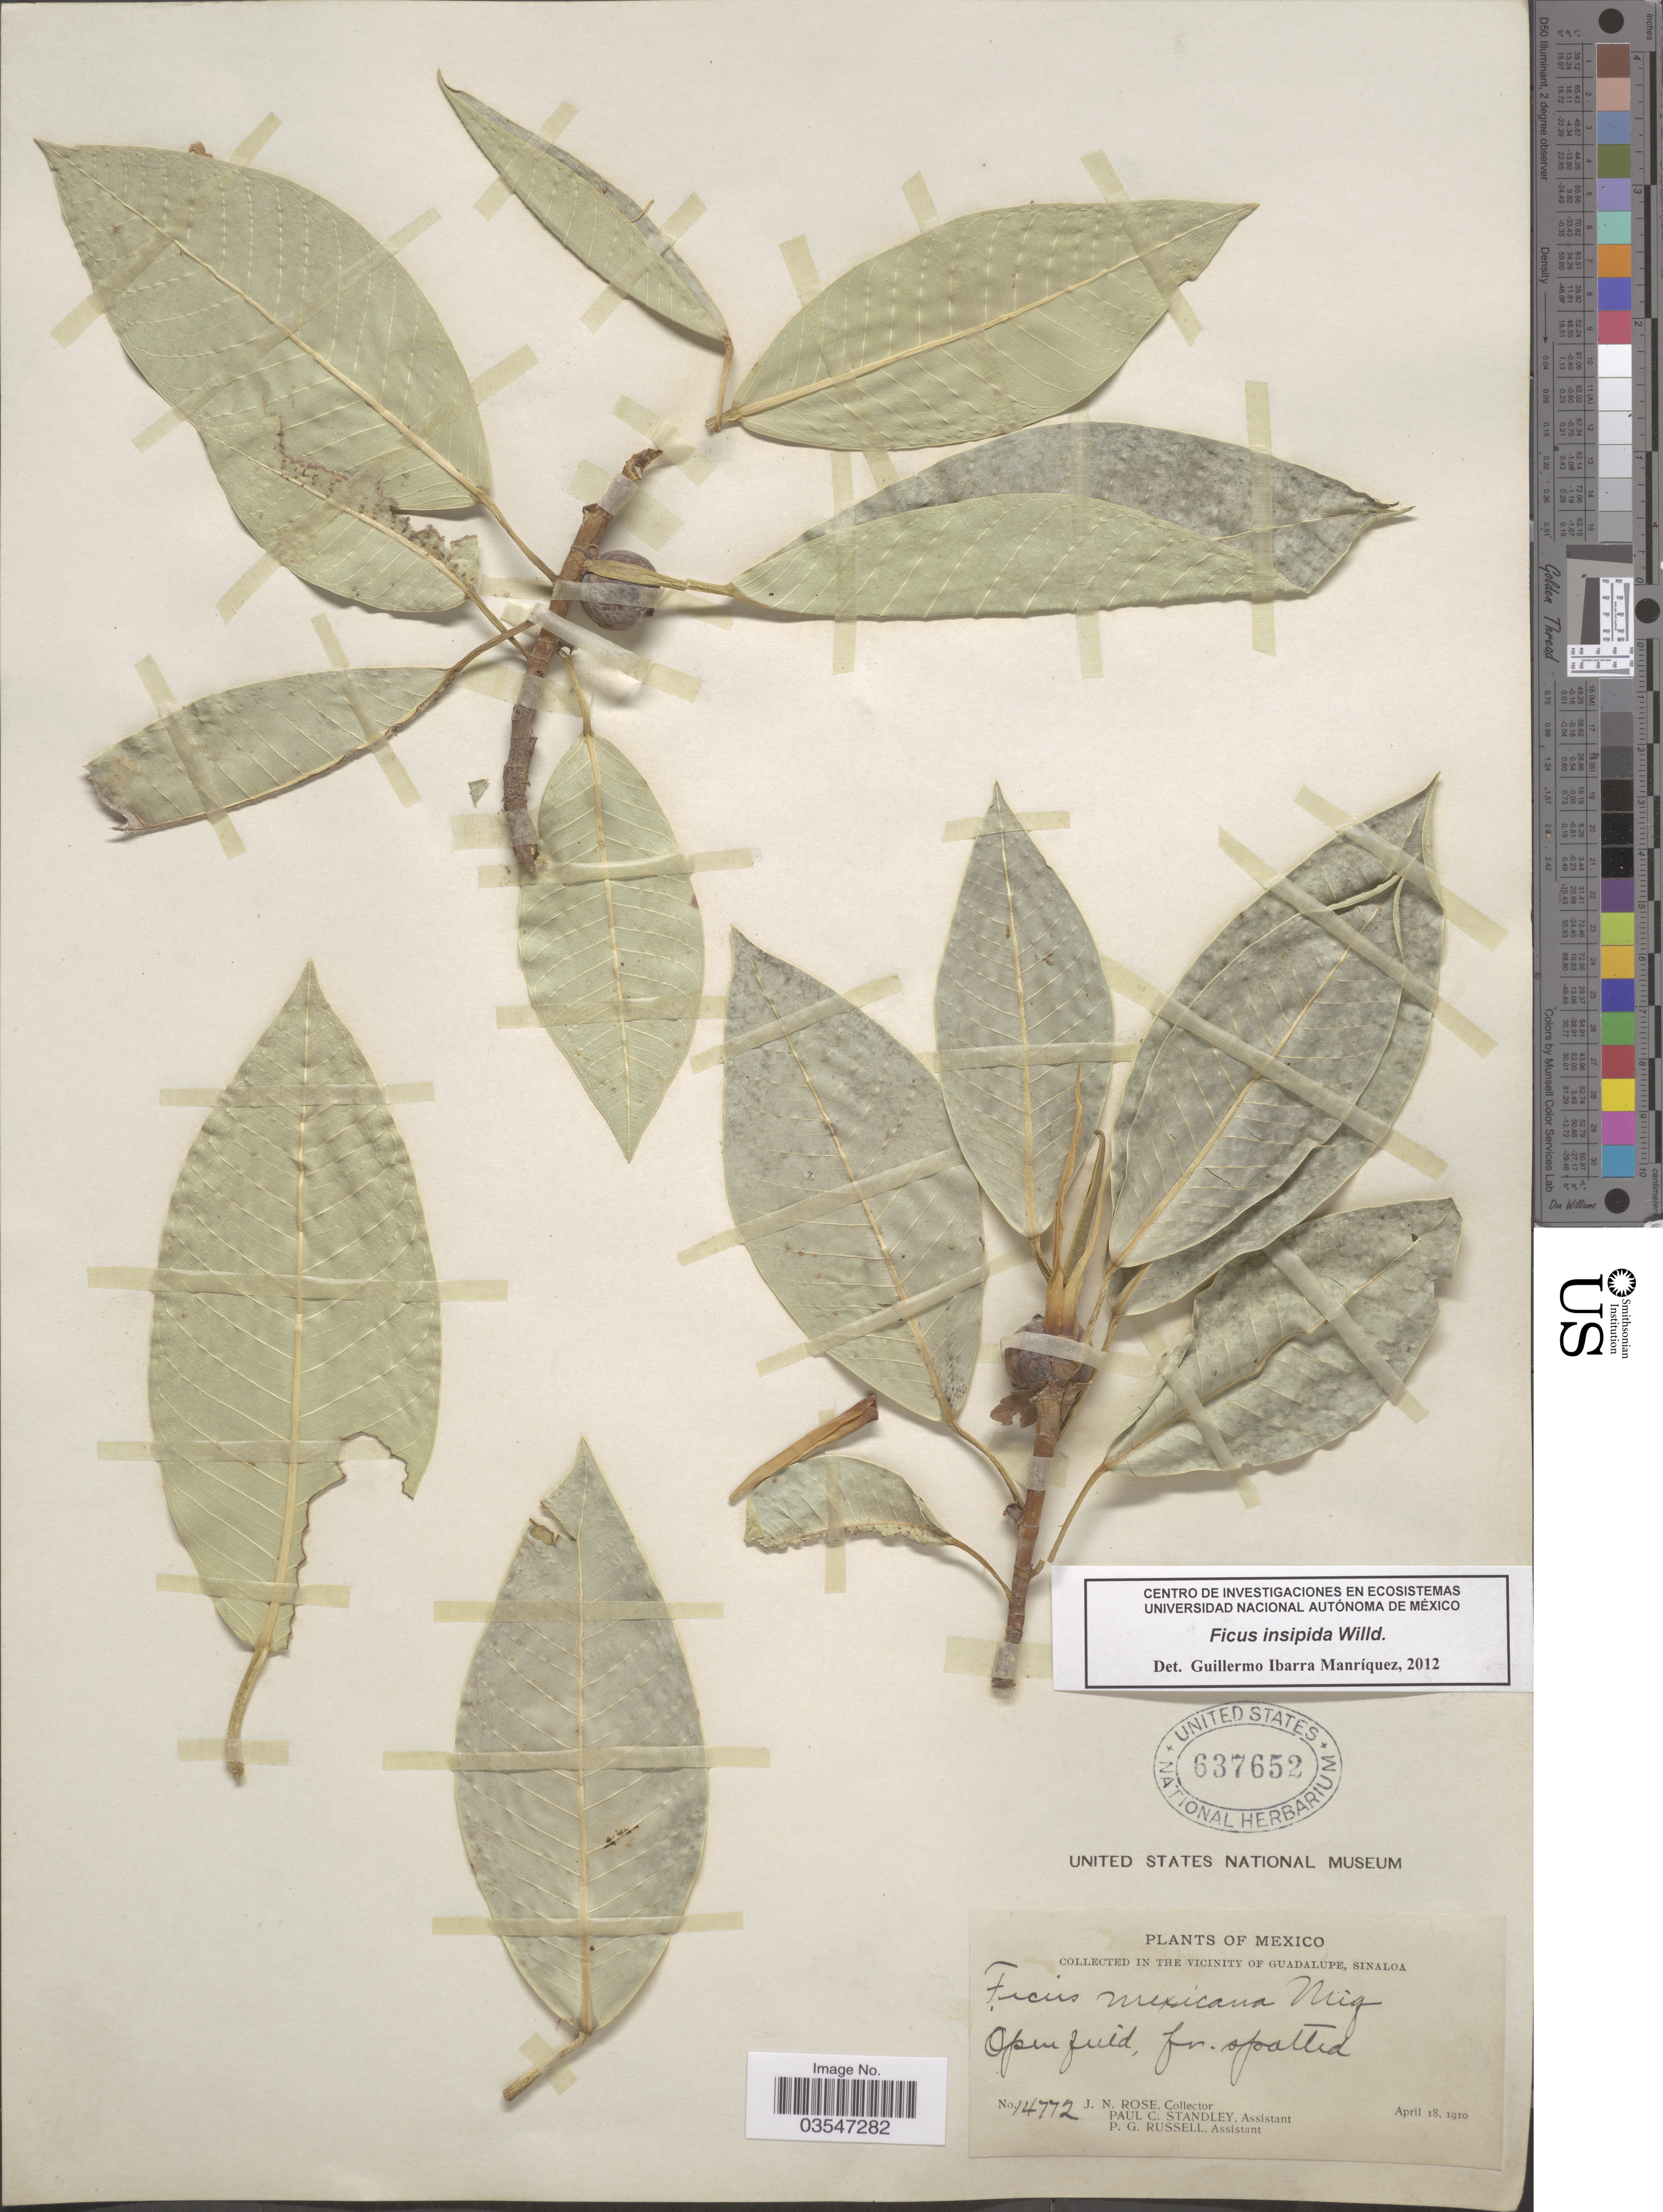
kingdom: Plantae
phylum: Tracheophyta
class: Magnoliopsida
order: Rosales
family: Moraceae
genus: Ficus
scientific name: Ficus insipida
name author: Willd.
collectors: J. N. Rose, P. C. Standley & P. G. Russell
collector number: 14772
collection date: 1910-04-18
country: Mexico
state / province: Sinaloa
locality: Vicinity of Guadalupe, Sinaloa.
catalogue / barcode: US 637652